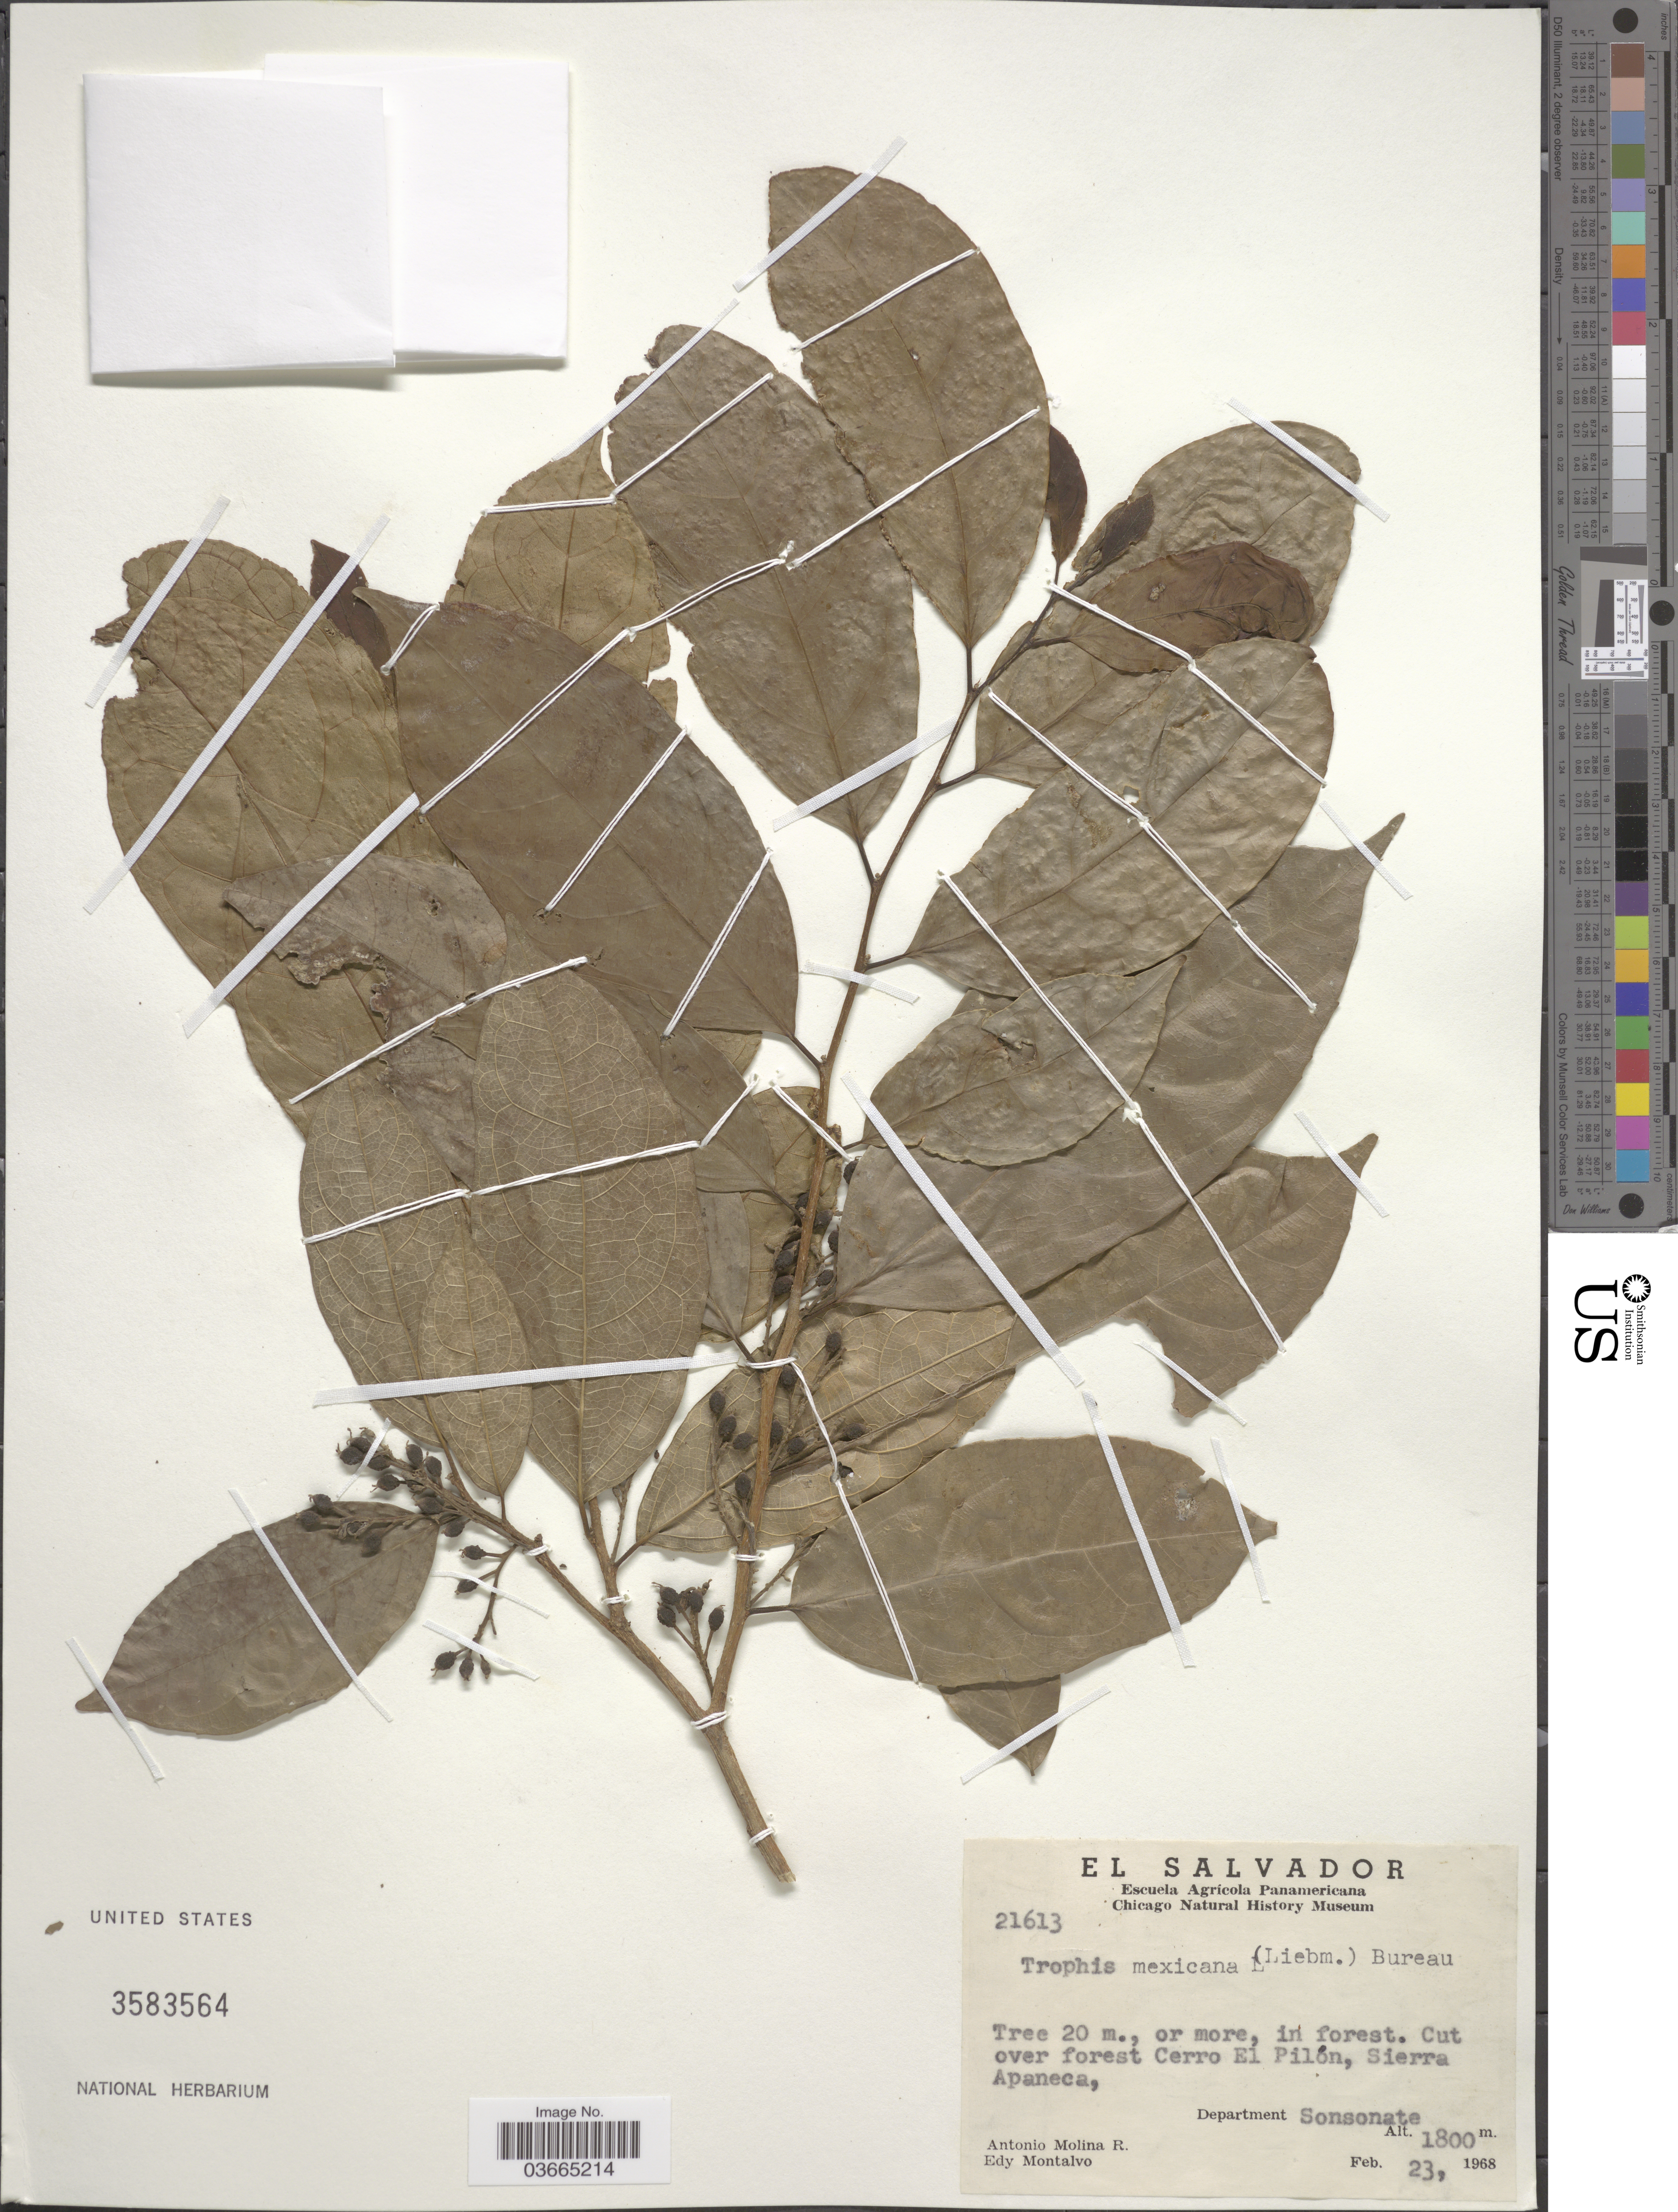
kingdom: Plantae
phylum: Tracheophyta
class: Magnoliopsida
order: Rosales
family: Moraceae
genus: Trophis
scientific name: Trophis mexicana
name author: (Liebm.) Bureau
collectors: A. Molina R. & E. A. Montalvo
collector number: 21613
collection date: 1968-02-23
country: El Salvador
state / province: Sonsonate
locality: Cut over forest Cerro El Pilón, Sierra Apaneca, Department Sonsonate.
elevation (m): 1800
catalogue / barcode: US 3583564